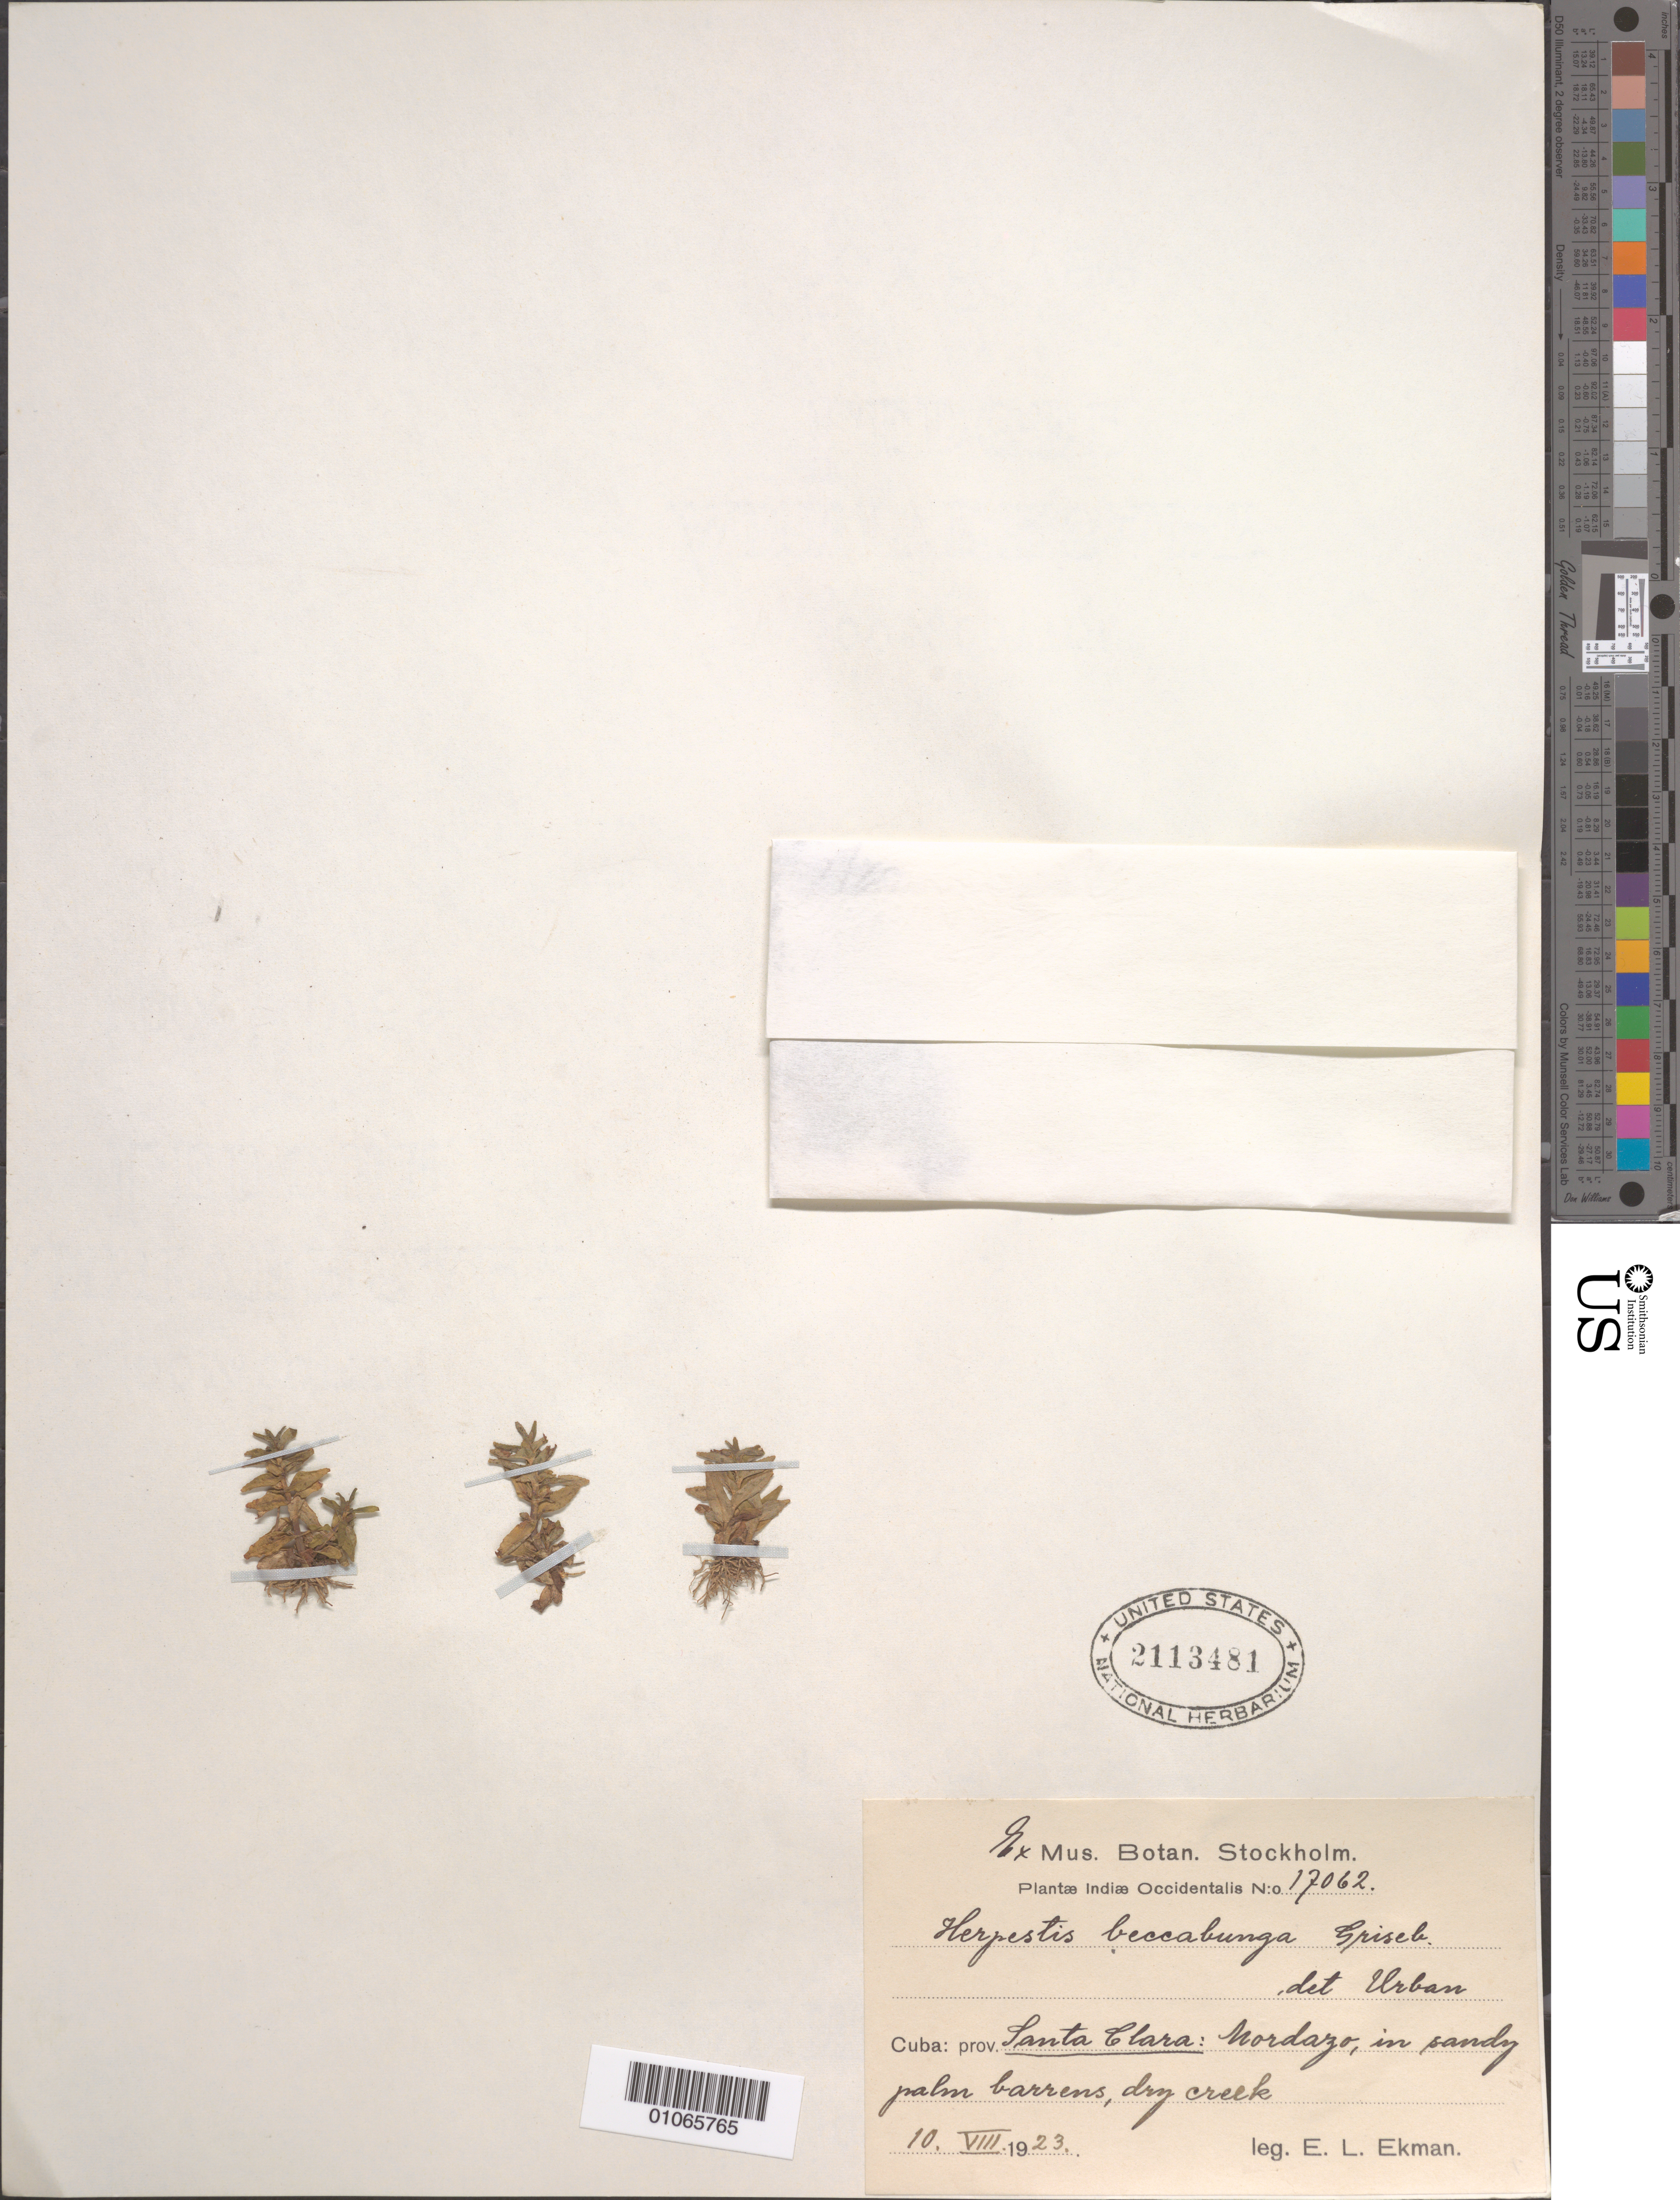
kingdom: Plantae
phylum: Tracheophyta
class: Magnoliopsida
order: Lamiales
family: Plantaginaceae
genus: Bacopa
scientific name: Bacopa beccabunga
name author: (Griseb.) B.L. Rob.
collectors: E. L. Ekman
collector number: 17062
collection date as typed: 10 Aug 1923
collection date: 1923-08-10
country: Cuba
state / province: Villa Clara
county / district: Santa Clara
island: Cuba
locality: Hordazo, in sandy palm barrens, dry creek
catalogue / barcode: US 2113481